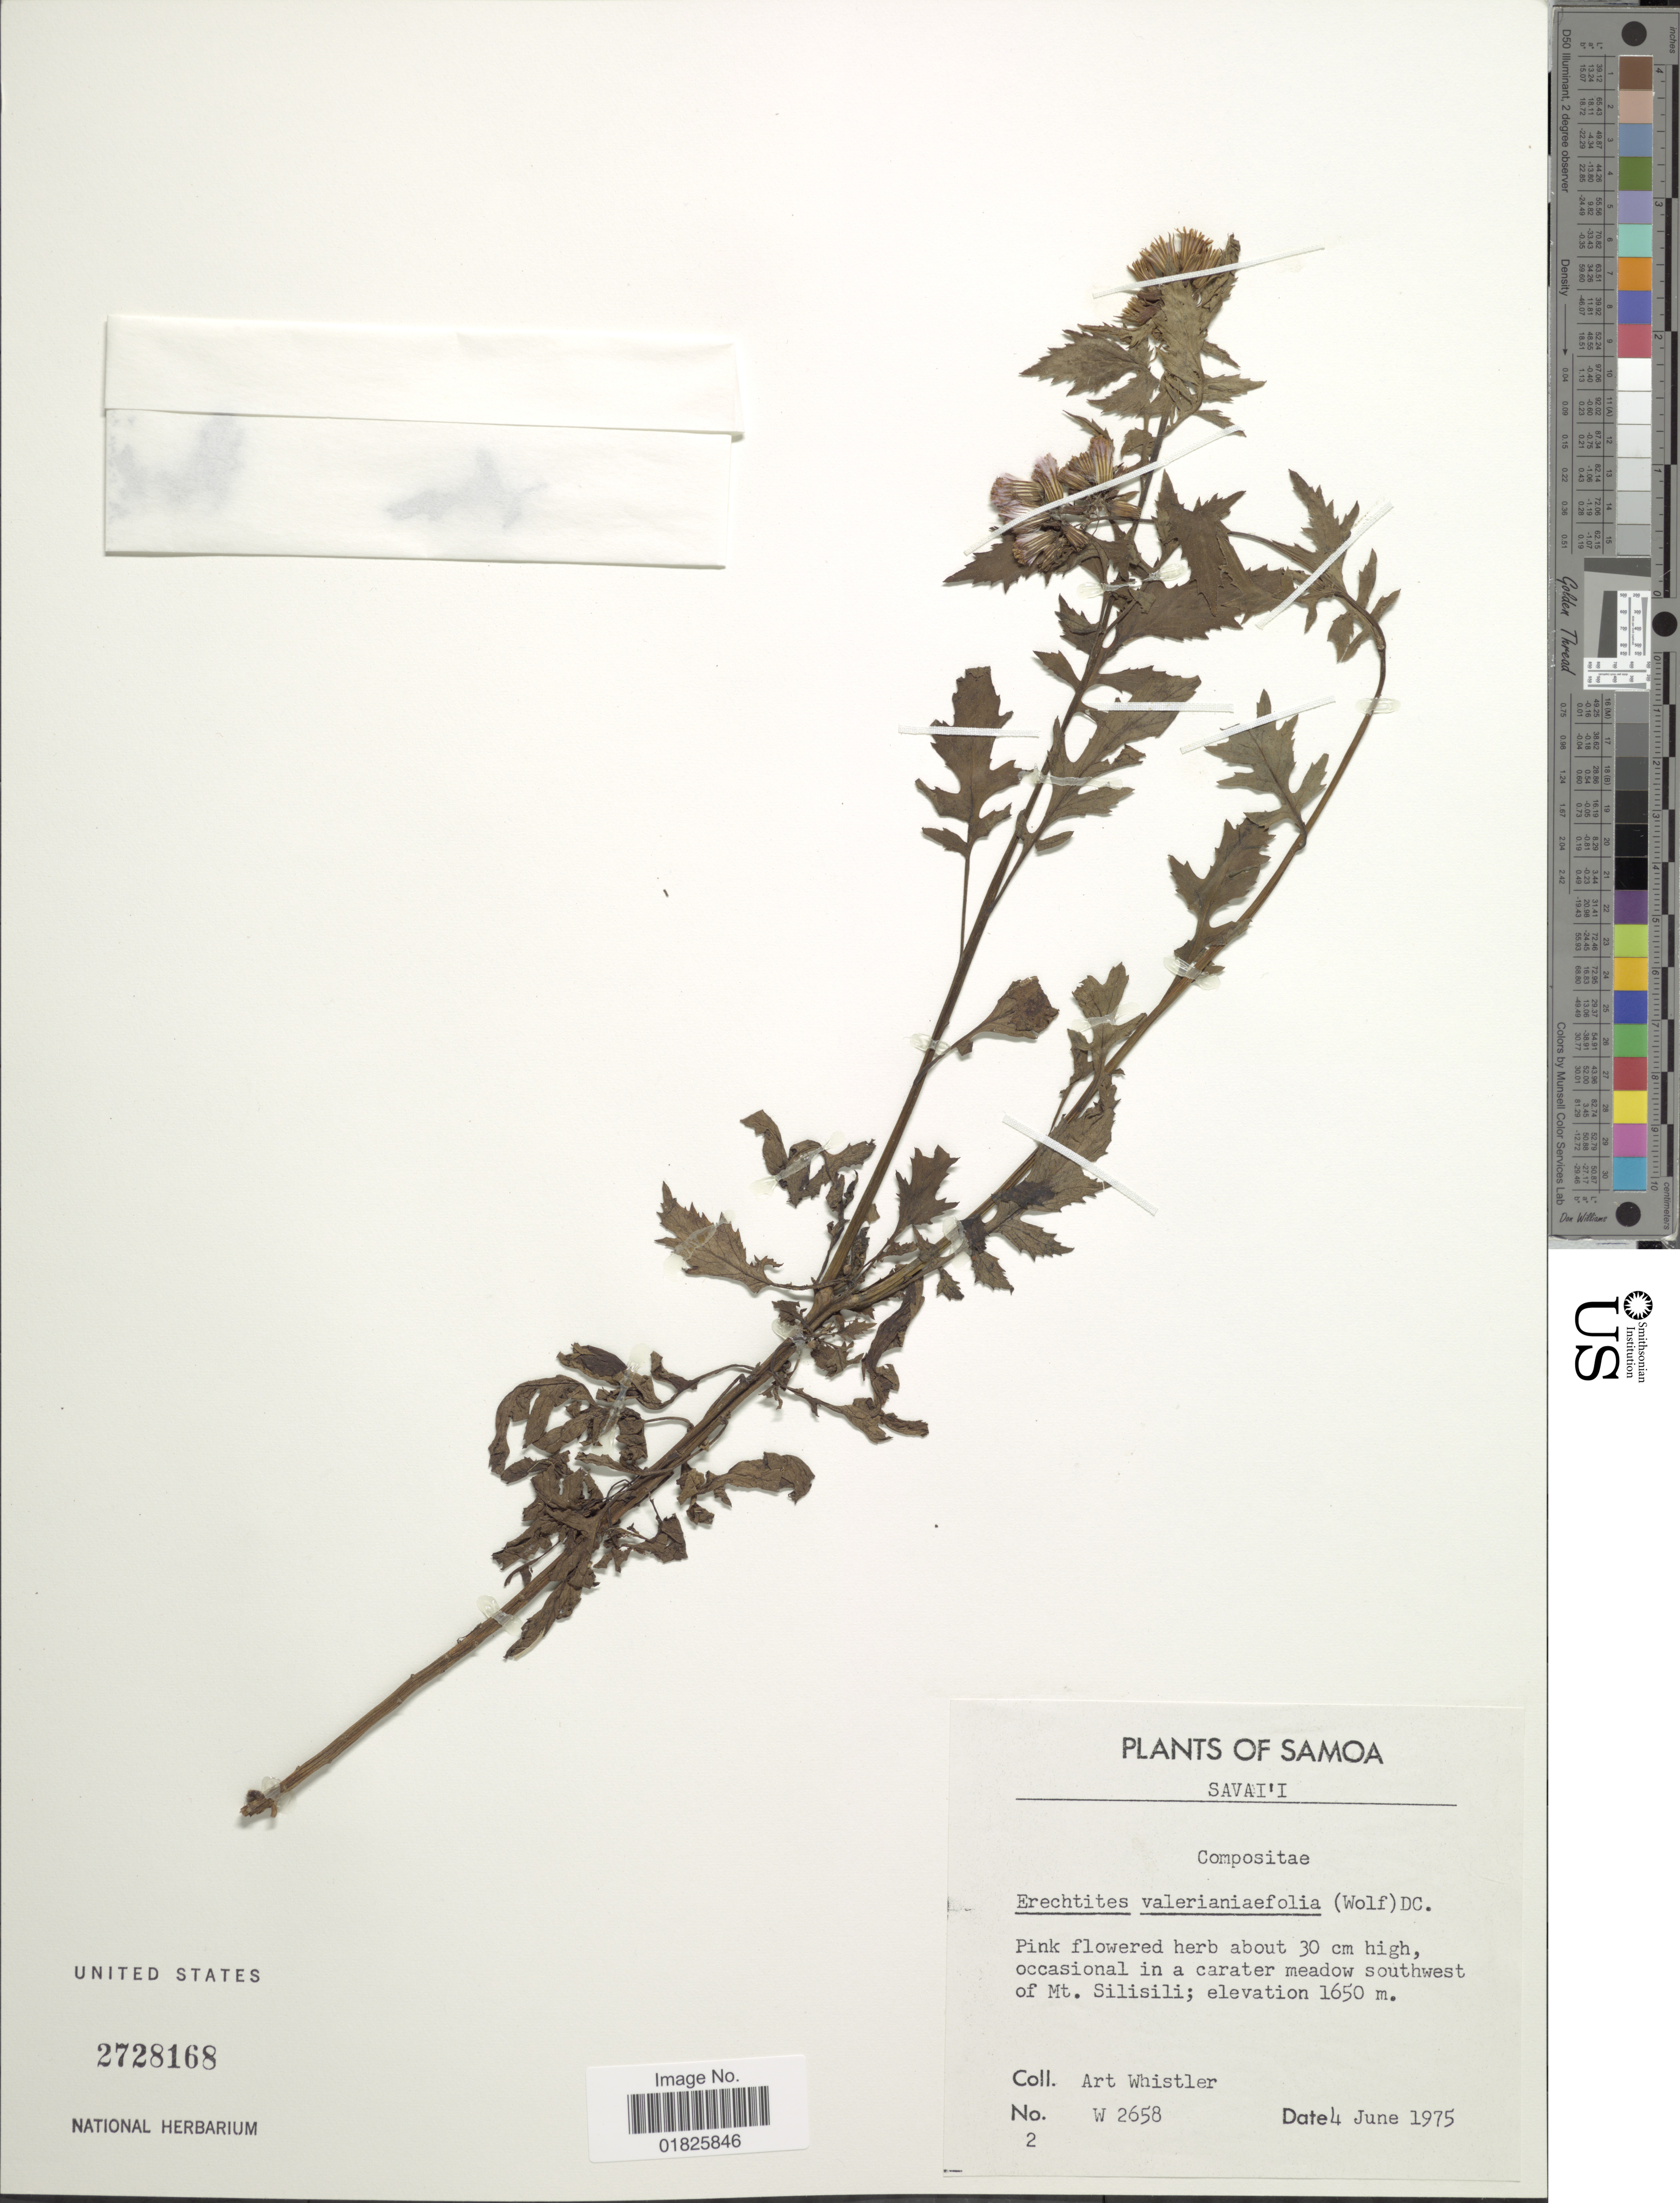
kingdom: Plantae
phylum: Tracheophyta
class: Magnoliopsida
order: Asterales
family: Asteraceae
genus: Erechtites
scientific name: Erechtites valerianifolius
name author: (Link ex Spreng.) DC.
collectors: A. Whistler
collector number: W2658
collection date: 1975-06-04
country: Samoa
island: Savai'i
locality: Savai'i, southwest of Mt. Silissili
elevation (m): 1650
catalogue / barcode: US 2728168